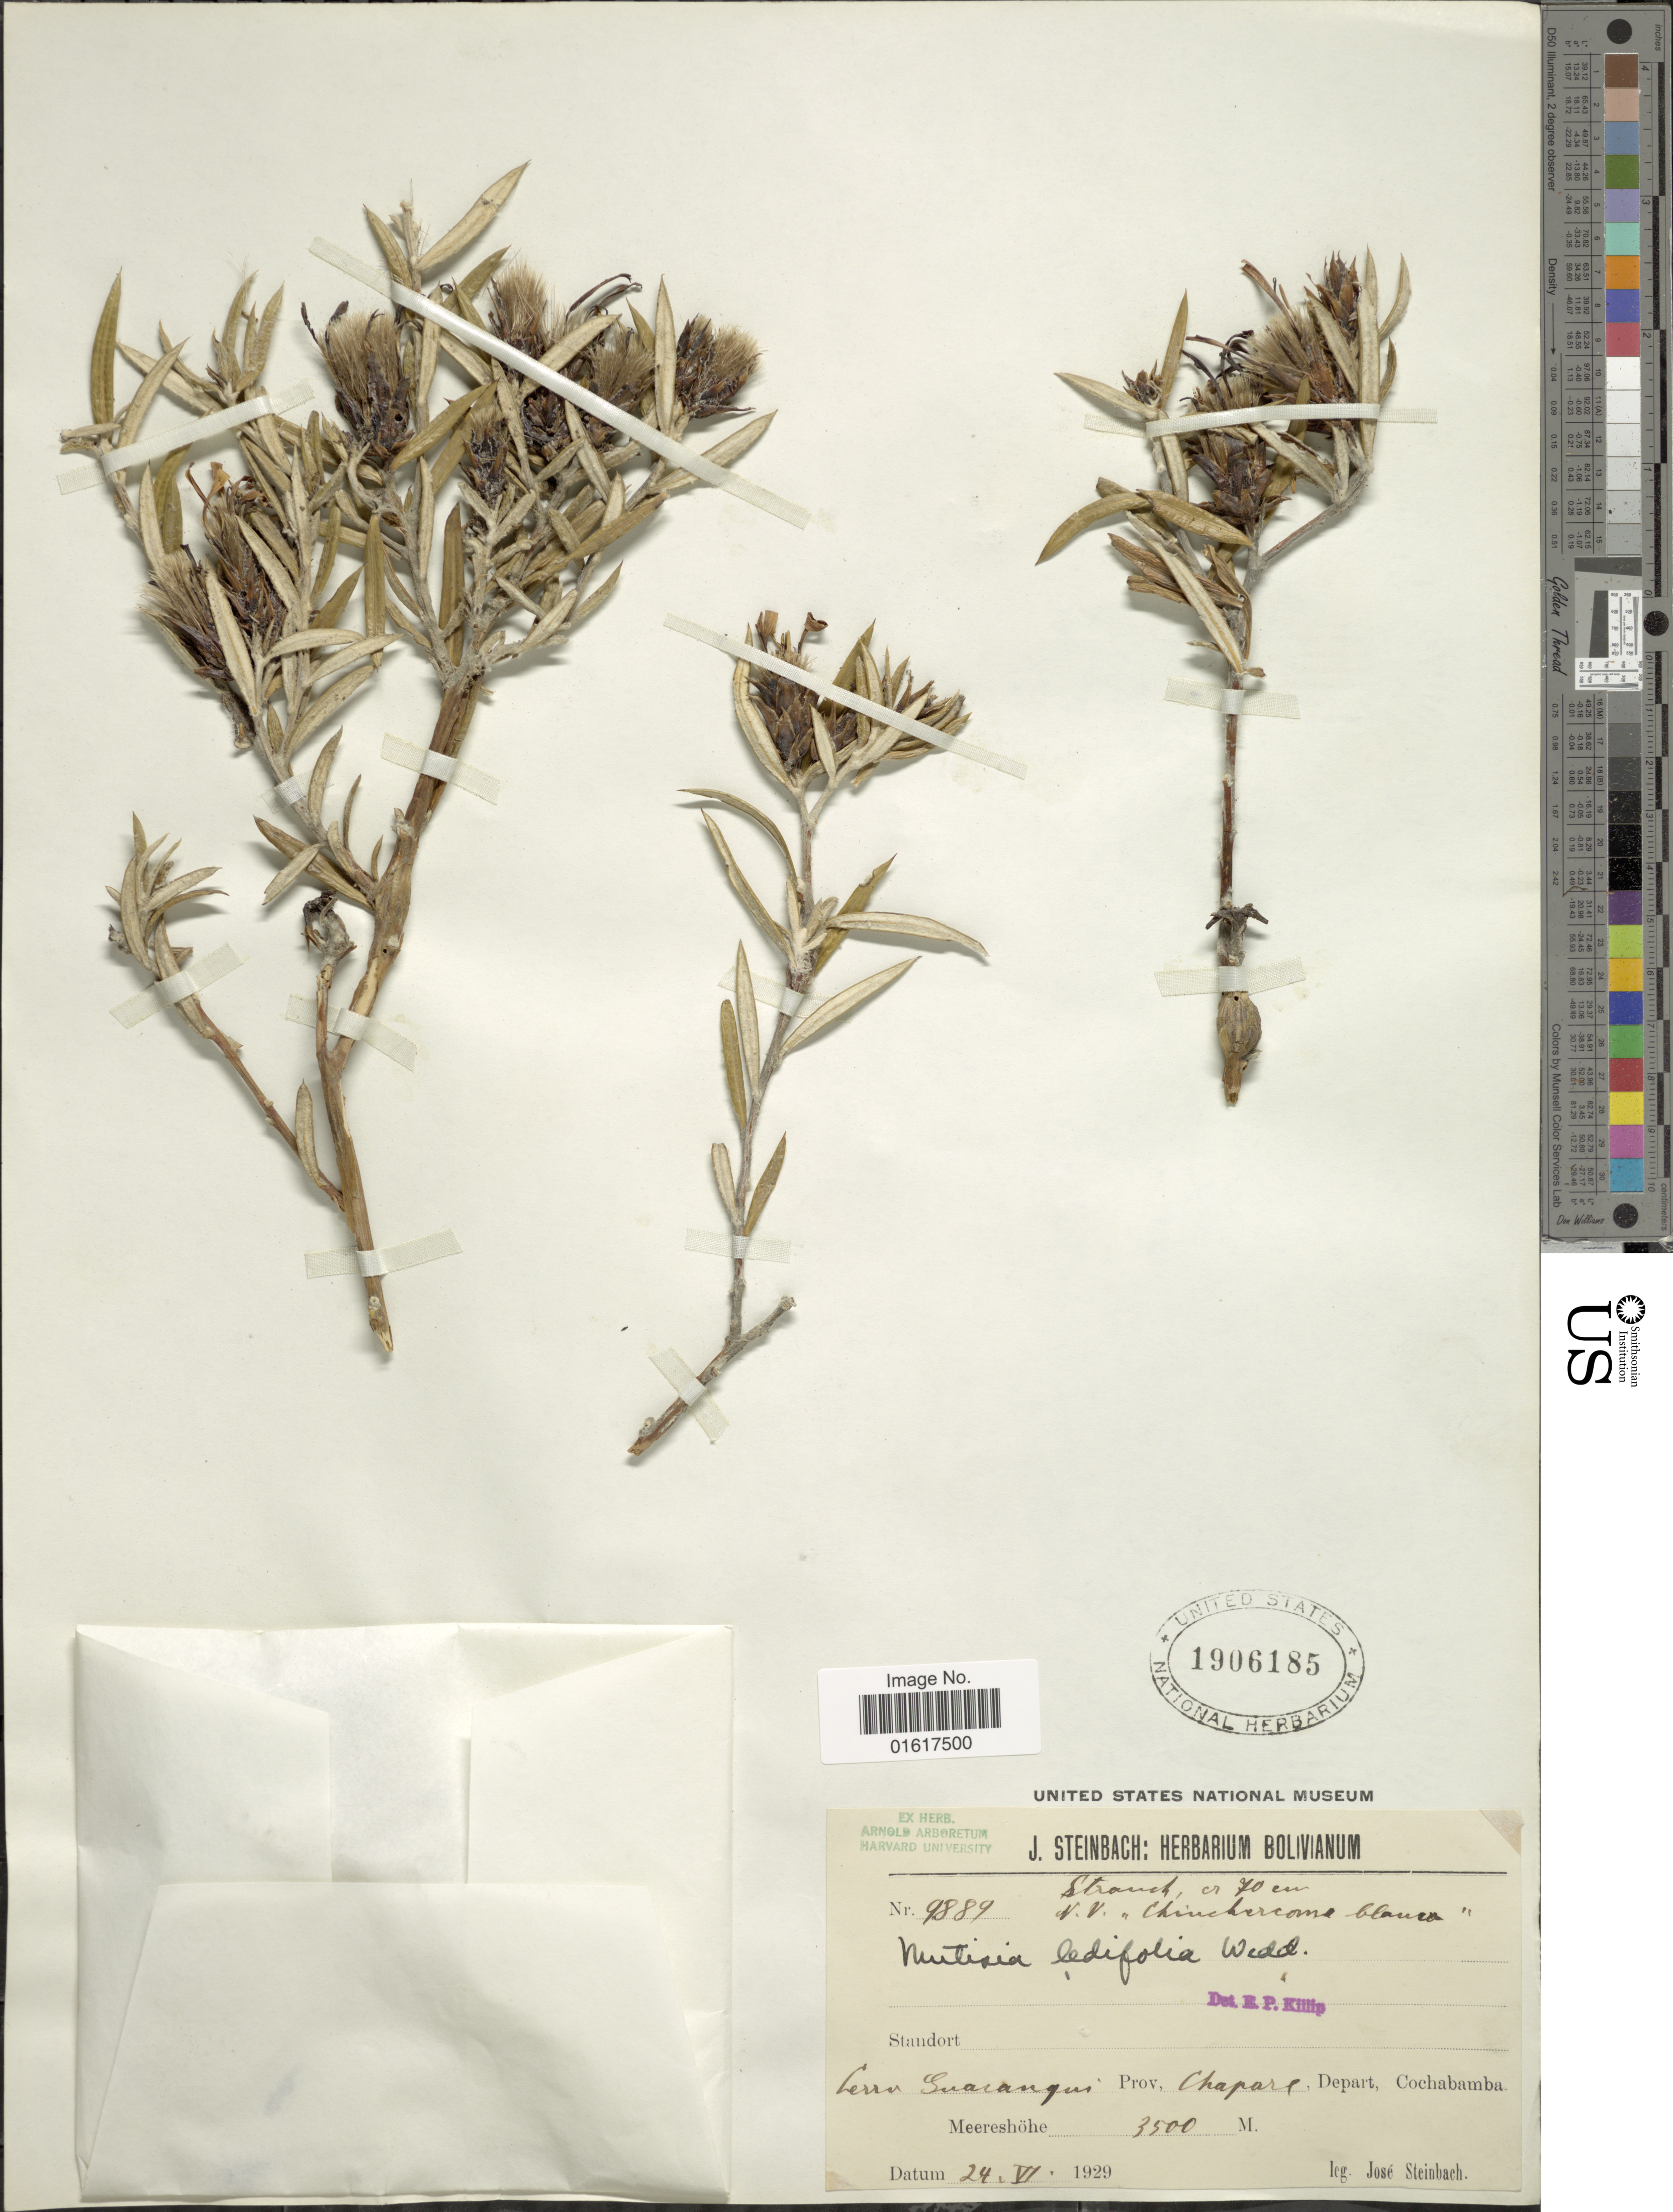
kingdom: Plantae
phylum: Tracheophyta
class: Magnoliopsida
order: Asterales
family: Asteraceae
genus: Mutisia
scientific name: Mutisia ledifolia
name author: Decne. ex Wedd.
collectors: J. Steinbach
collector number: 9889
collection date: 1929-06-24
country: Bolivia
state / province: Cochabamba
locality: Cerro Guasanquii. Prov. Chapare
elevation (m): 3500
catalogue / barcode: US 1906185